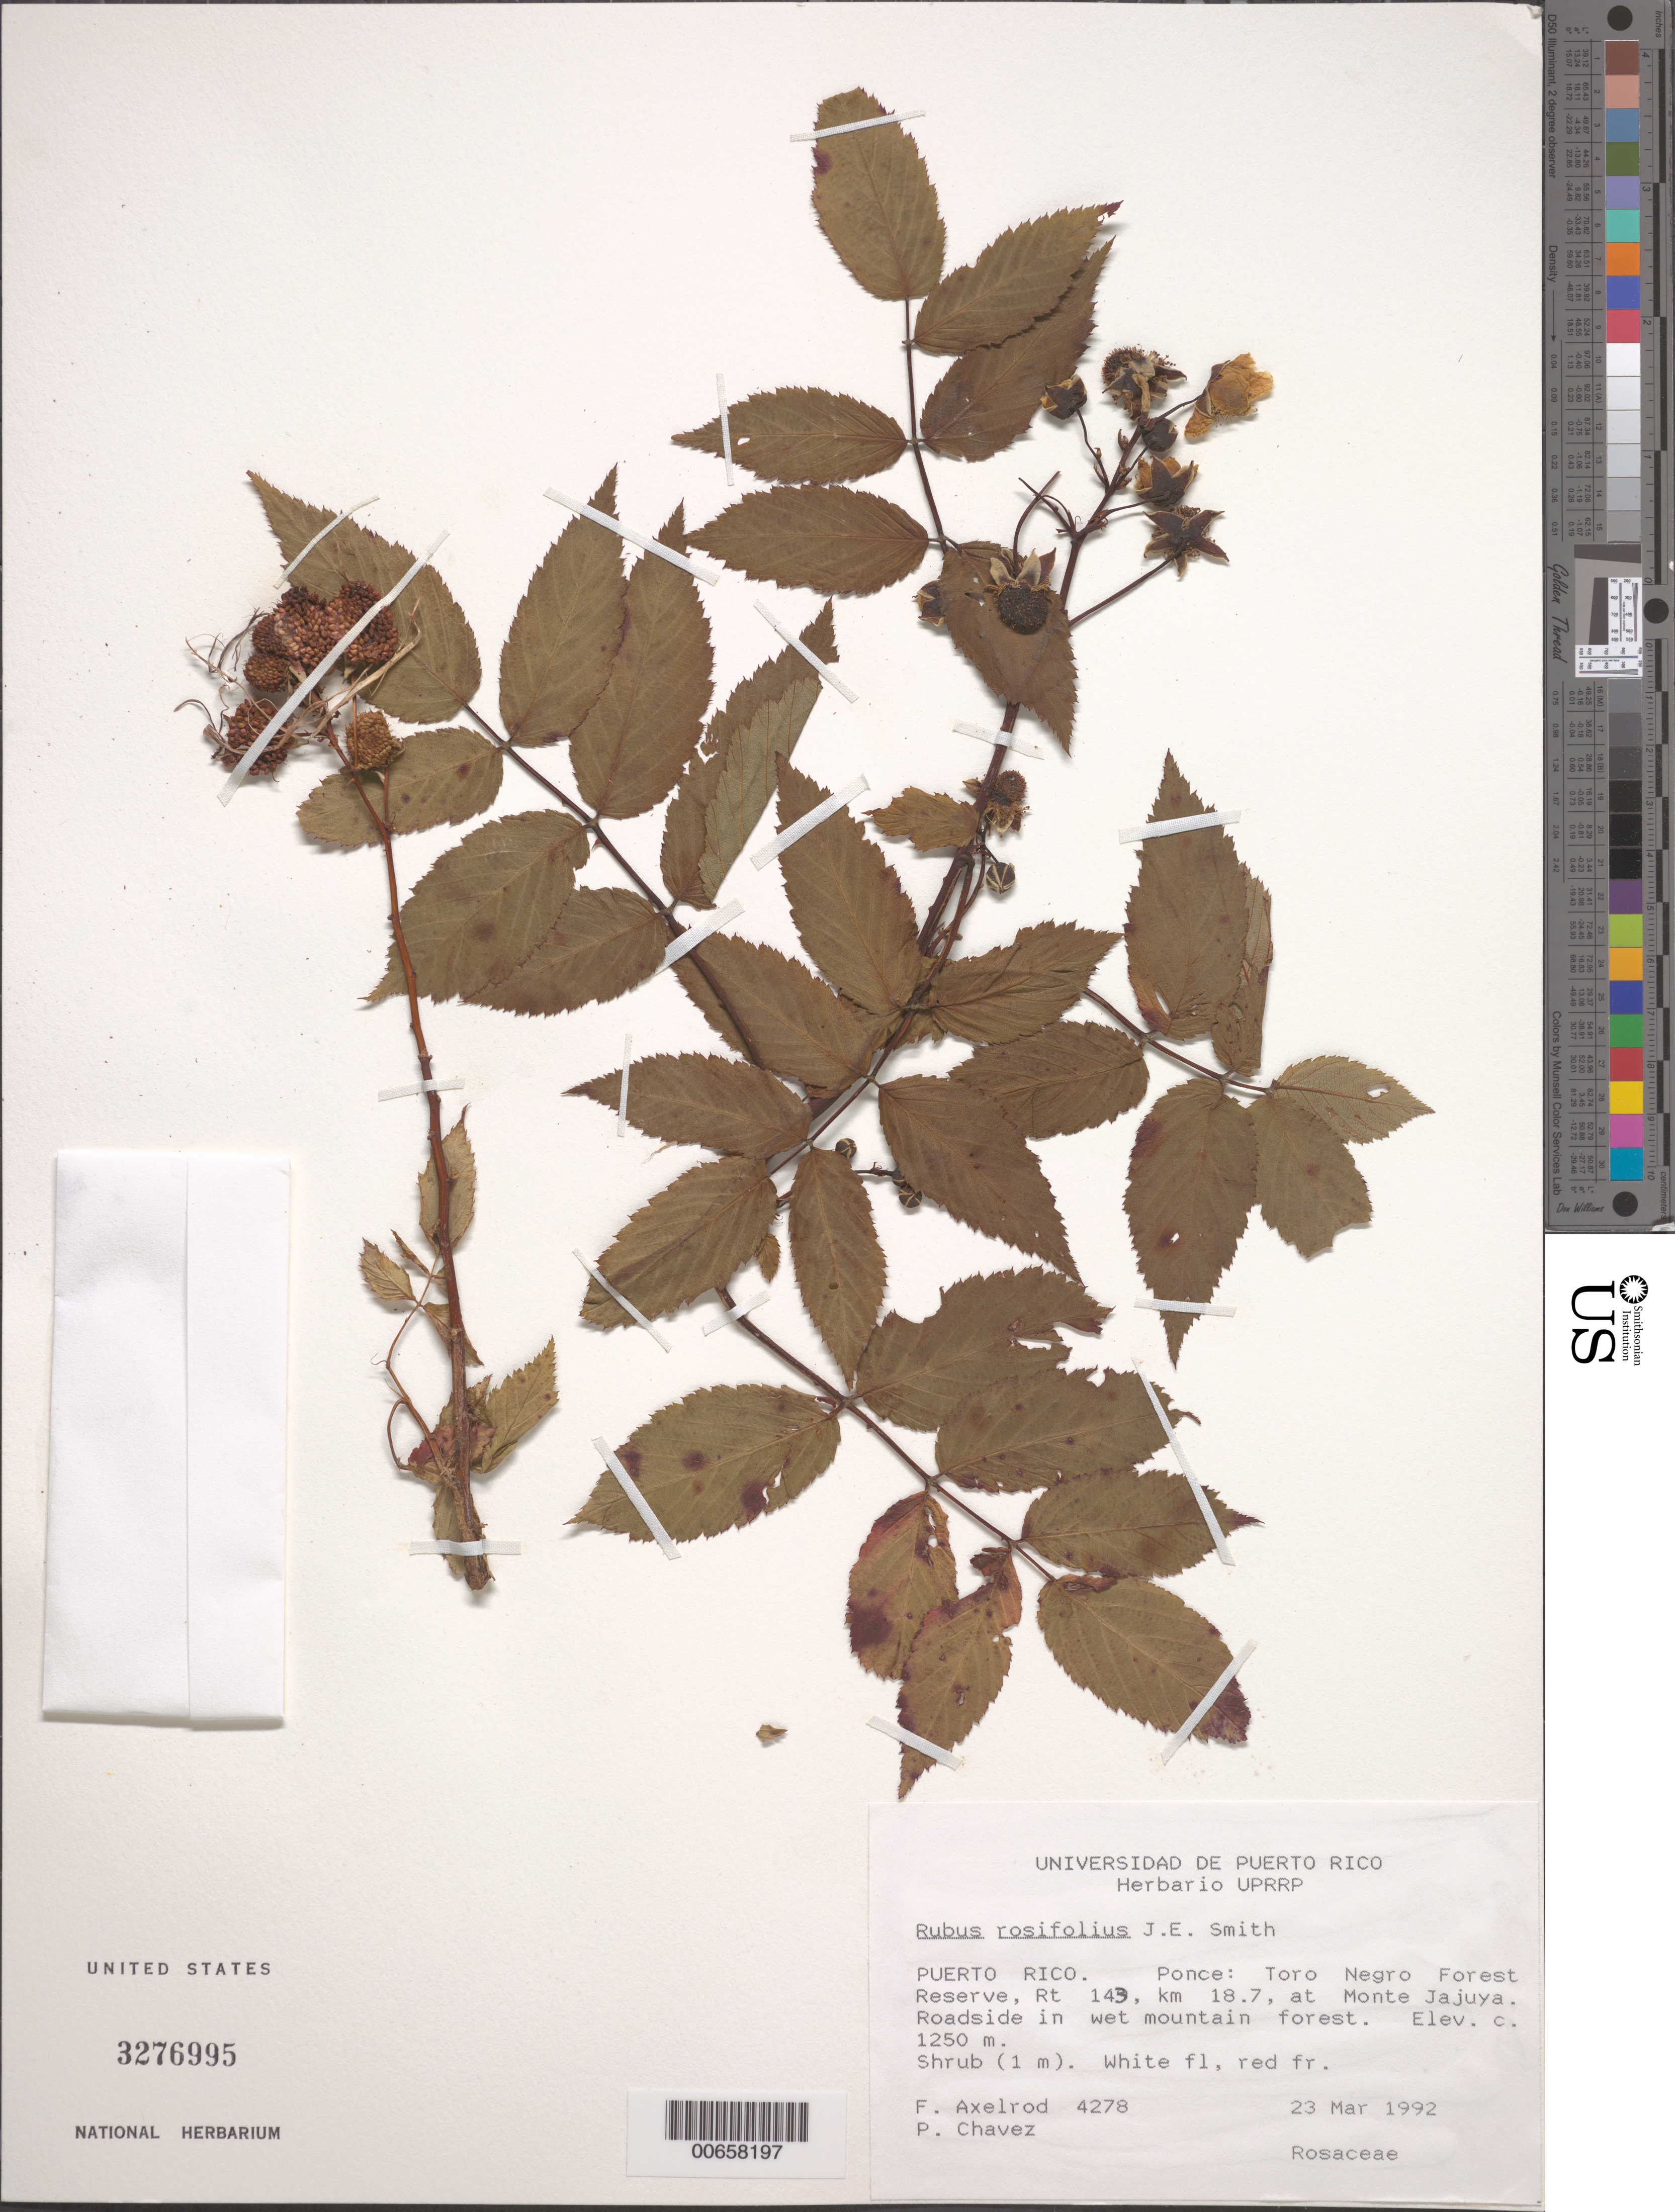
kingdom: Plantae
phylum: Tracheophyta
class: Magnoliopsida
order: Rosales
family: Rosaceae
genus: Rubus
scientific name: Rubus rosifolius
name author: Sm.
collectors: F. S. Axelrod & P. Chavez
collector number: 4278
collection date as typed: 23 Mar 1992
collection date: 1992-03-23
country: Puerto Rico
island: Greater Antilles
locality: Ponce: Toro Negro Forest Reserve, Rt 143, Km 18.7, at Monte Jajuya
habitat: Roadside in wet mountain forest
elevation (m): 1250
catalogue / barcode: US 3276995